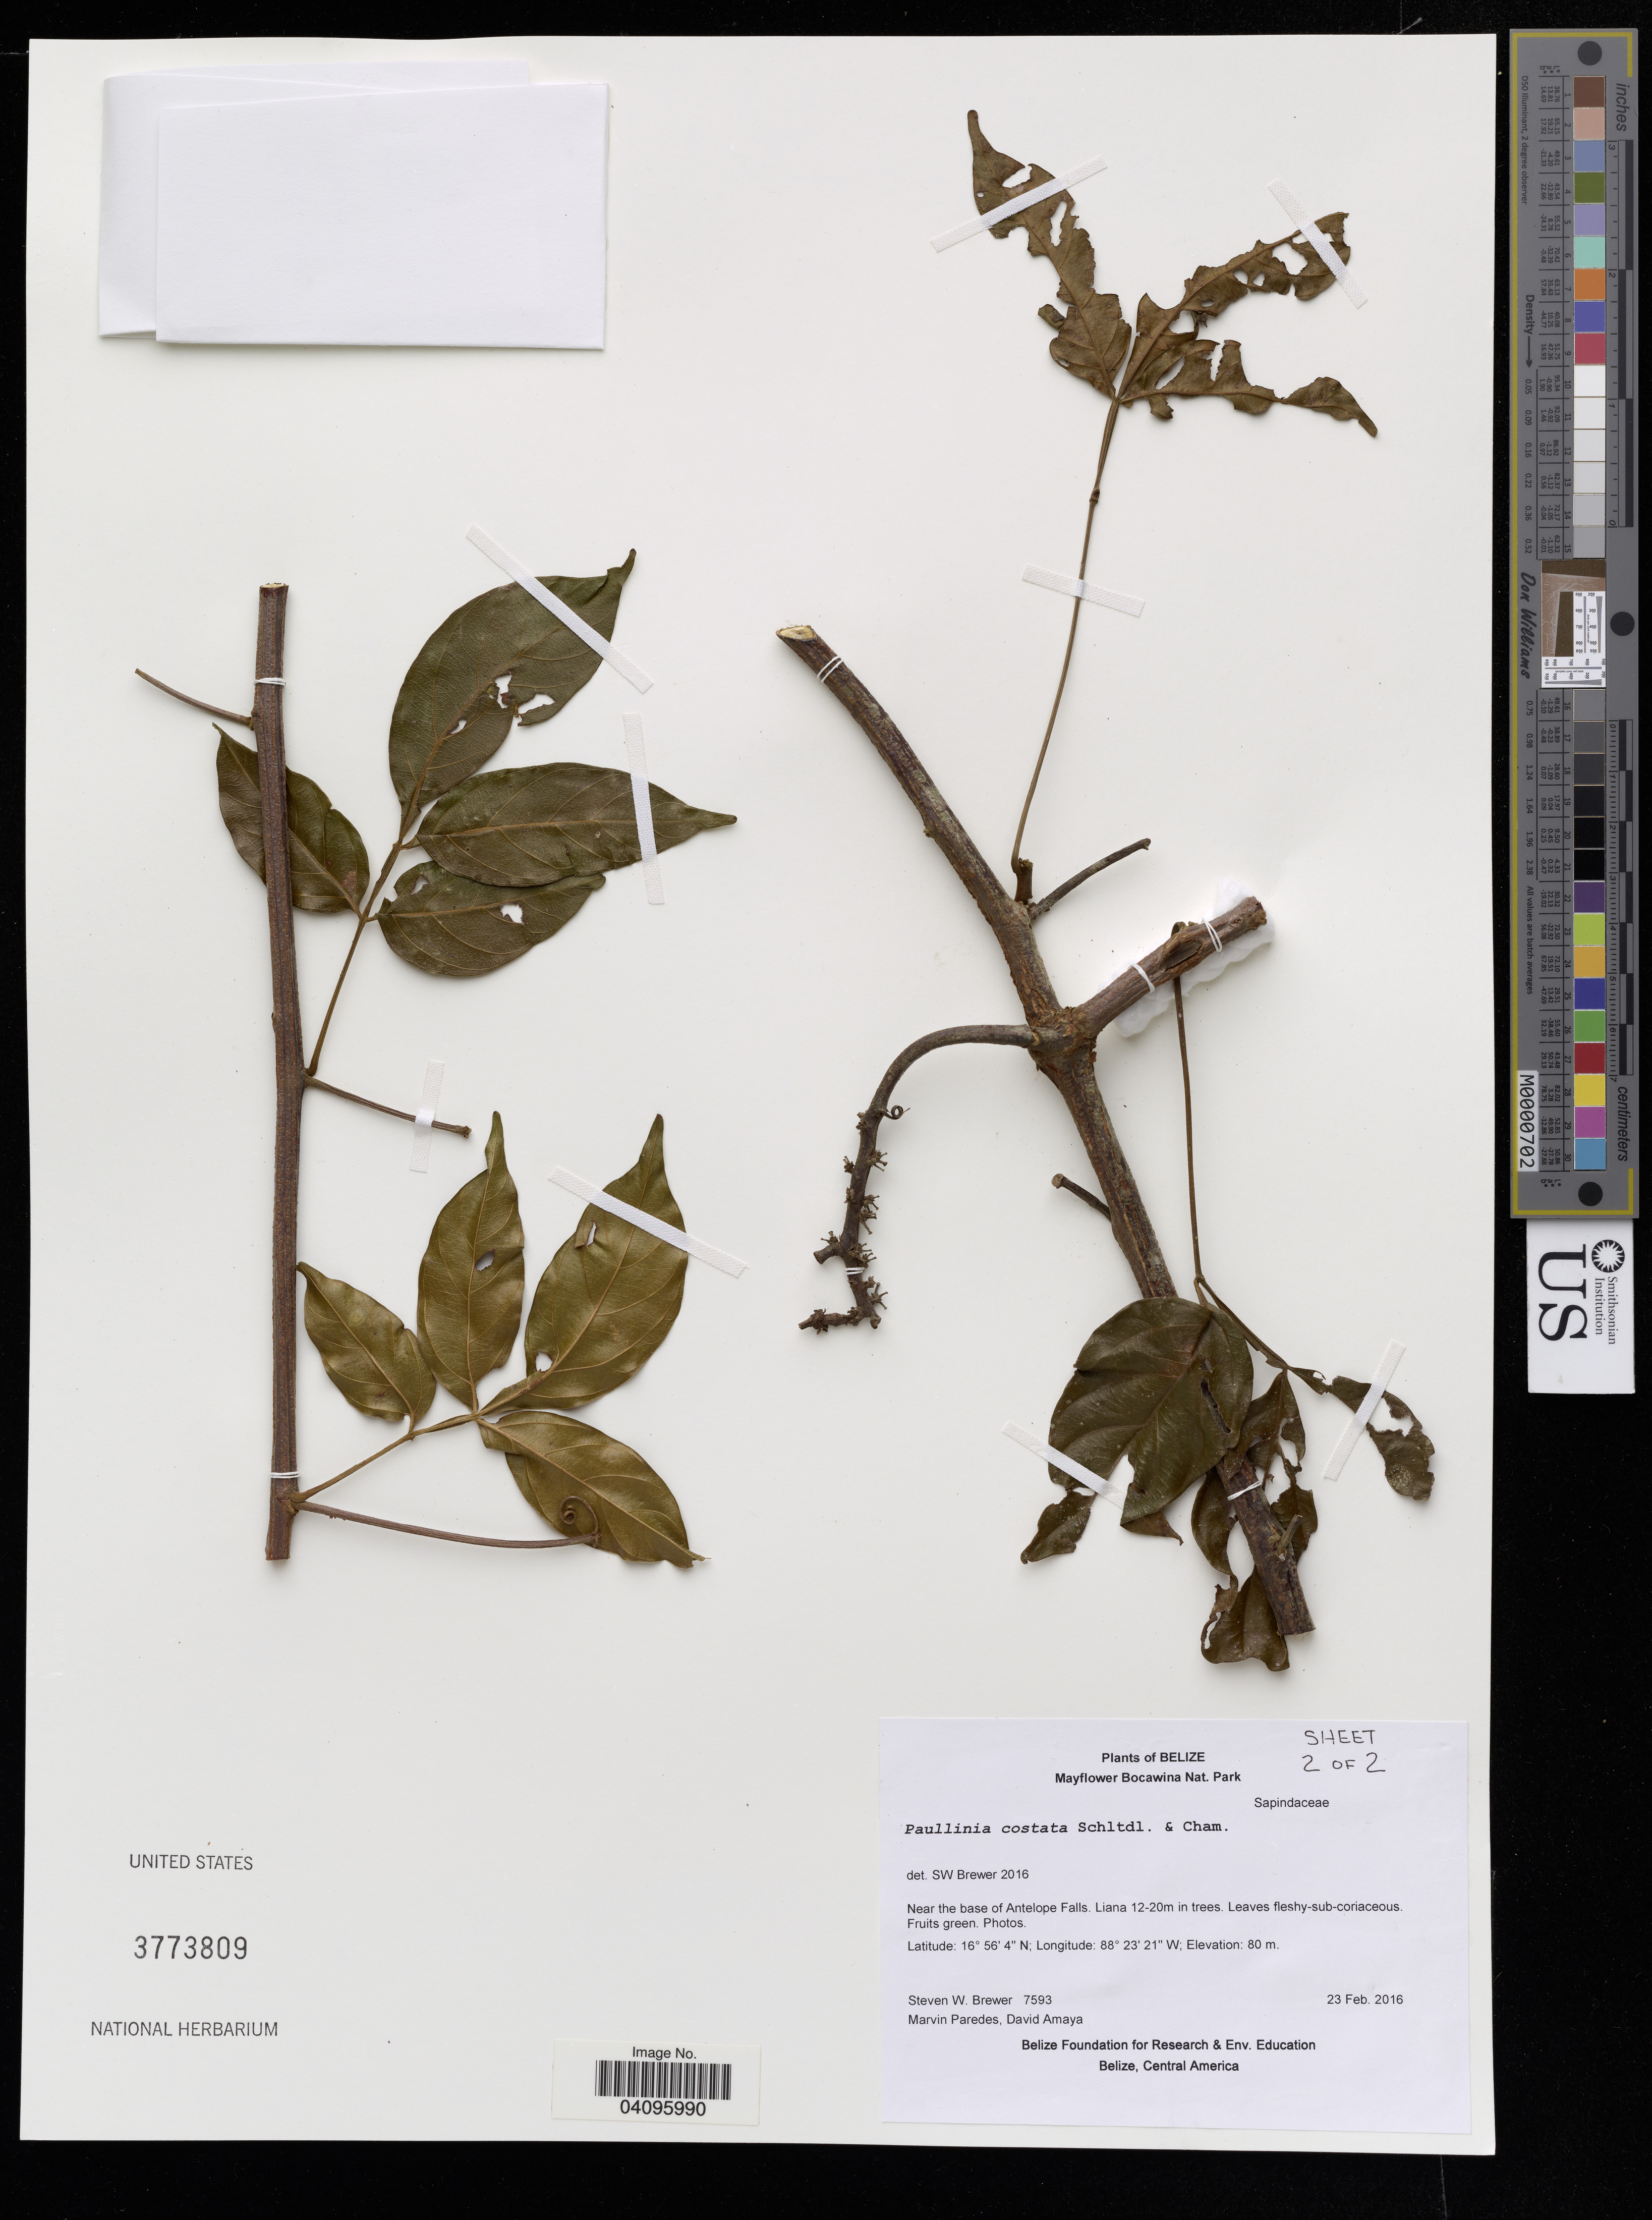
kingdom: Plantae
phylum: Tracheophyta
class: Magnoliopsida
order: Sapindales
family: Sapindaceae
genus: Paullinia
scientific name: Paullinia costata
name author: Schltdl. & Cham.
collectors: S. W. Brewer, M. Paredes & D. Amaya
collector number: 7593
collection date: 2016-02-23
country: Belize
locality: Mayflower Bocawina Nat. Park. Near the base of Antelope Falls.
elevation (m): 80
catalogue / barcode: US 3773809